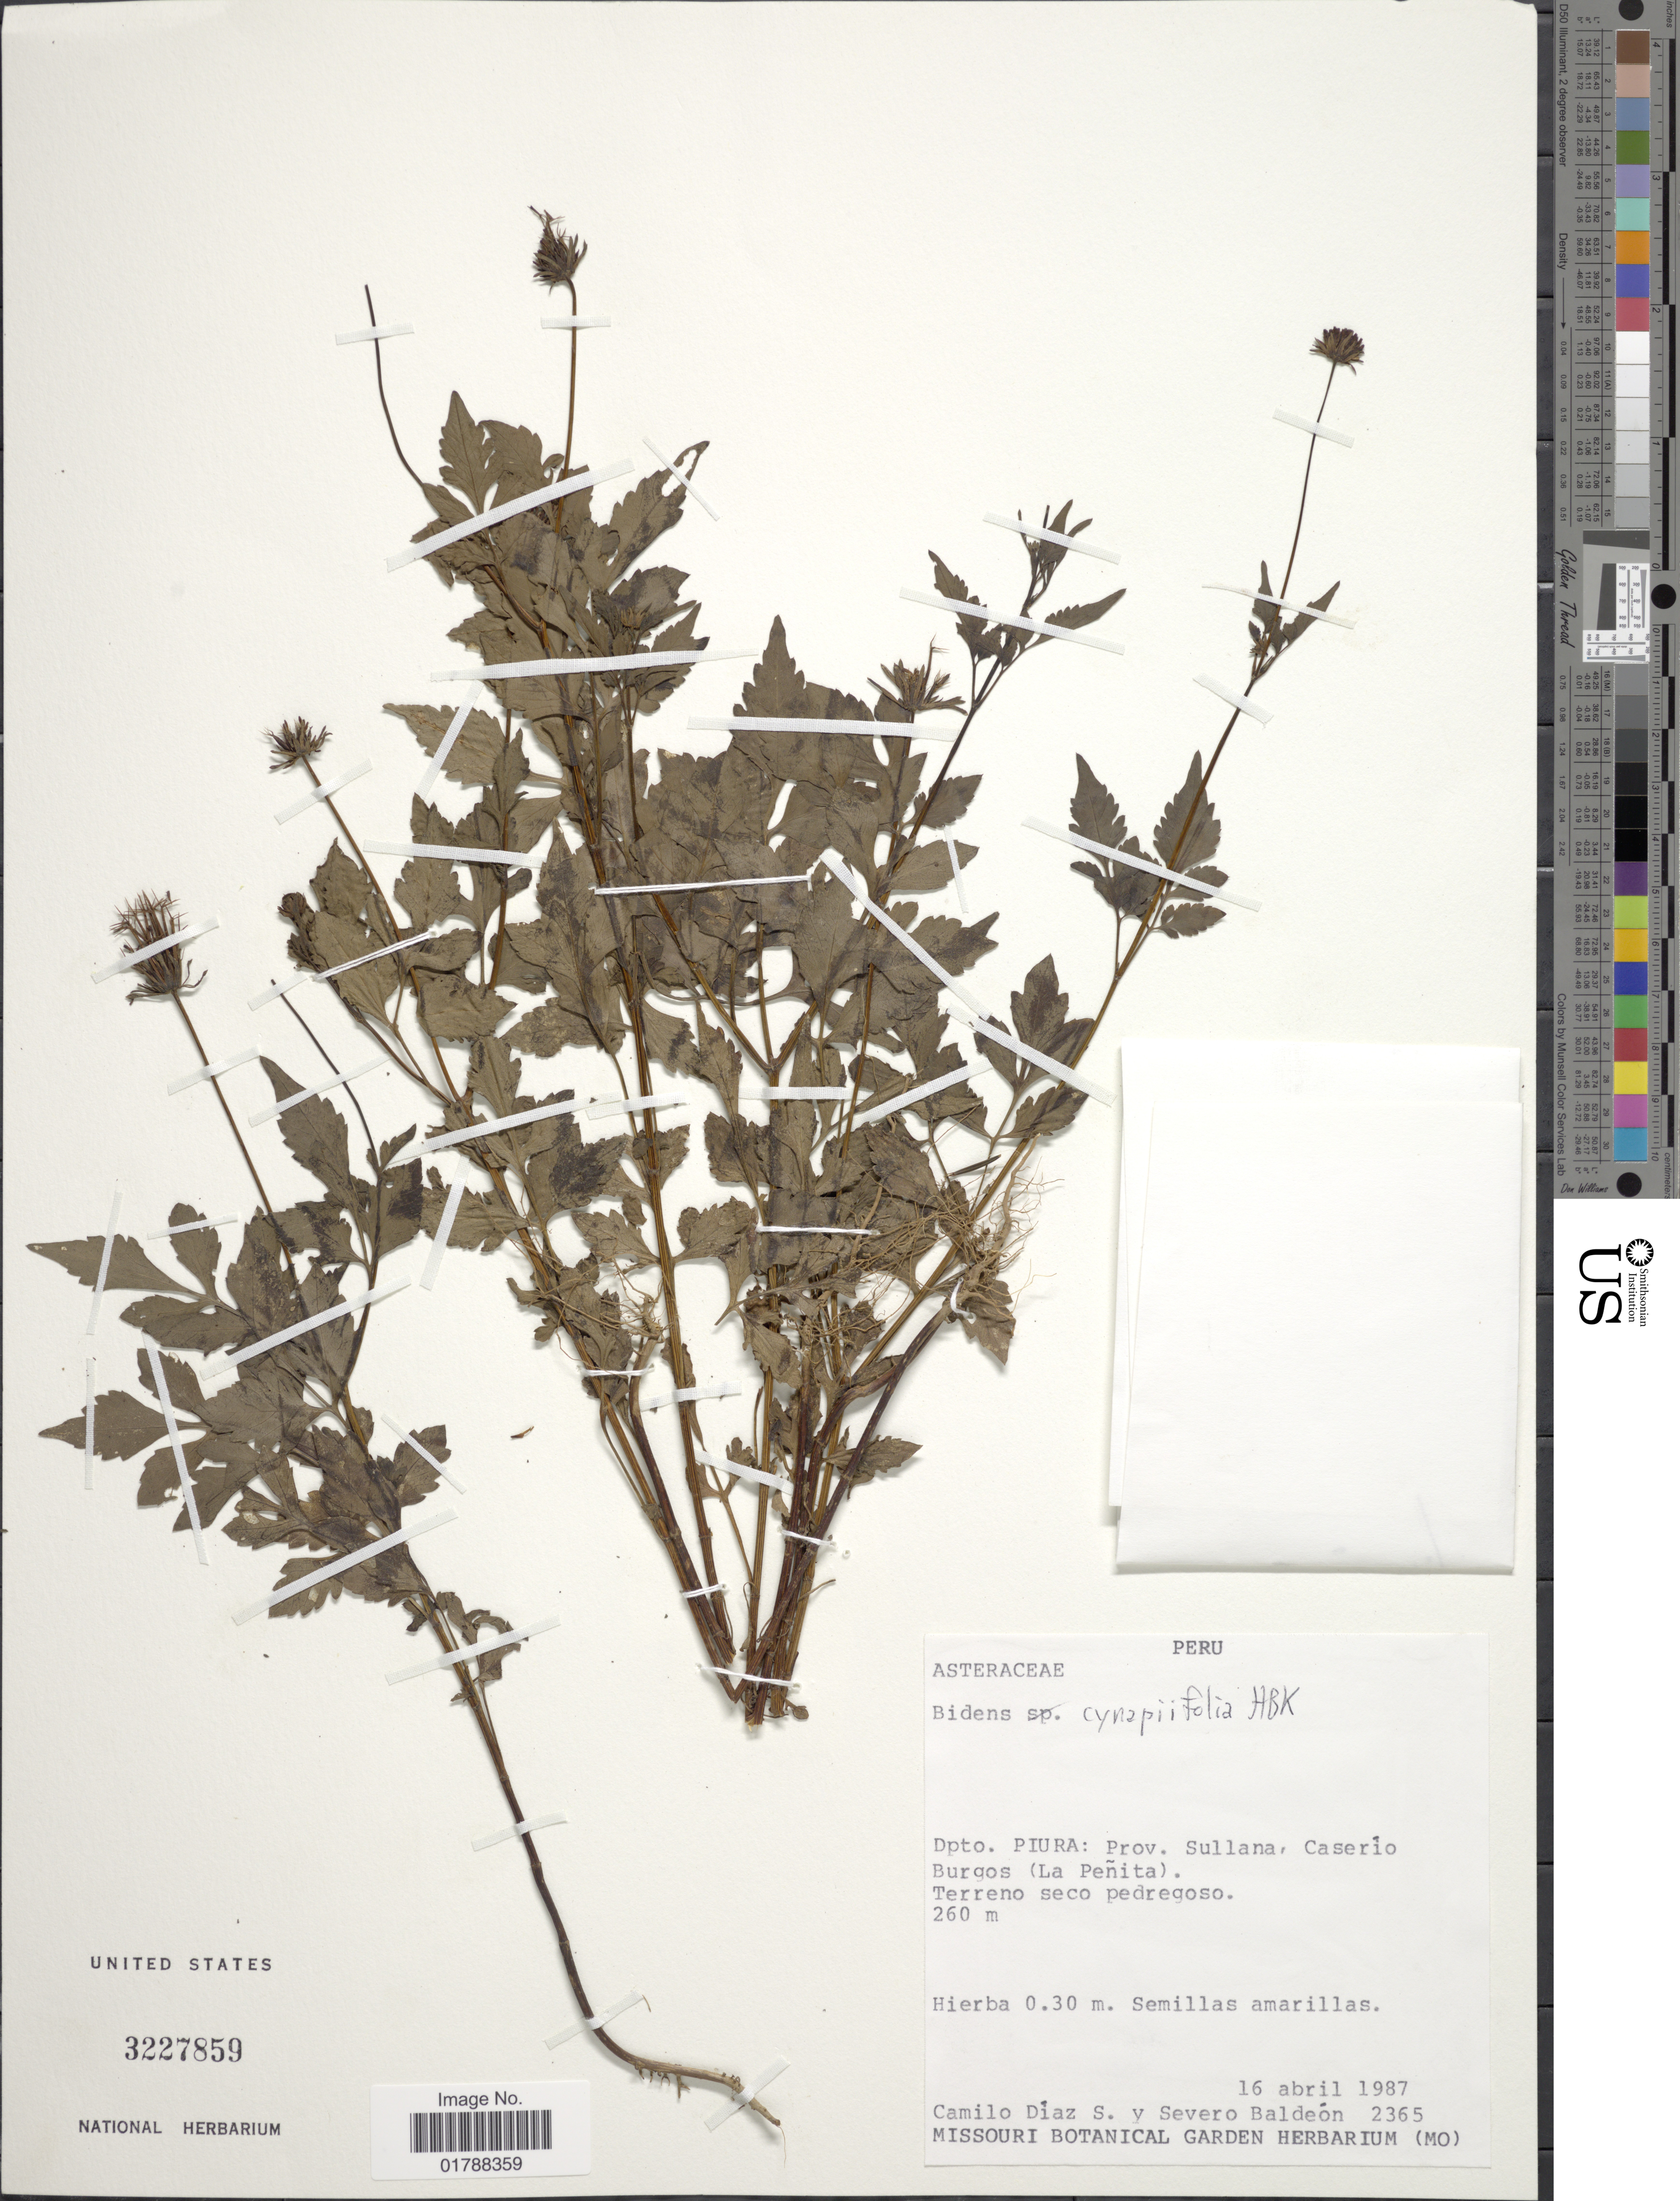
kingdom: Plantae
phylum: Tracheophyta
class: Magnoliopsida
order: Asterales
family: Asteraceae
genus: Bidens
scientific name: Bidens cynapiifolia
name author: Kunth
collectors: C. Diaz Santibanez & S. Baldeón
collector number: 2365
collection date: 1987-04-16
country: Peru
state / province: Piura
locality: Prov. Sullana, Caserío Burgos (La Peñita)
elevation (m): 260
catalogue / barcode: US 3227859